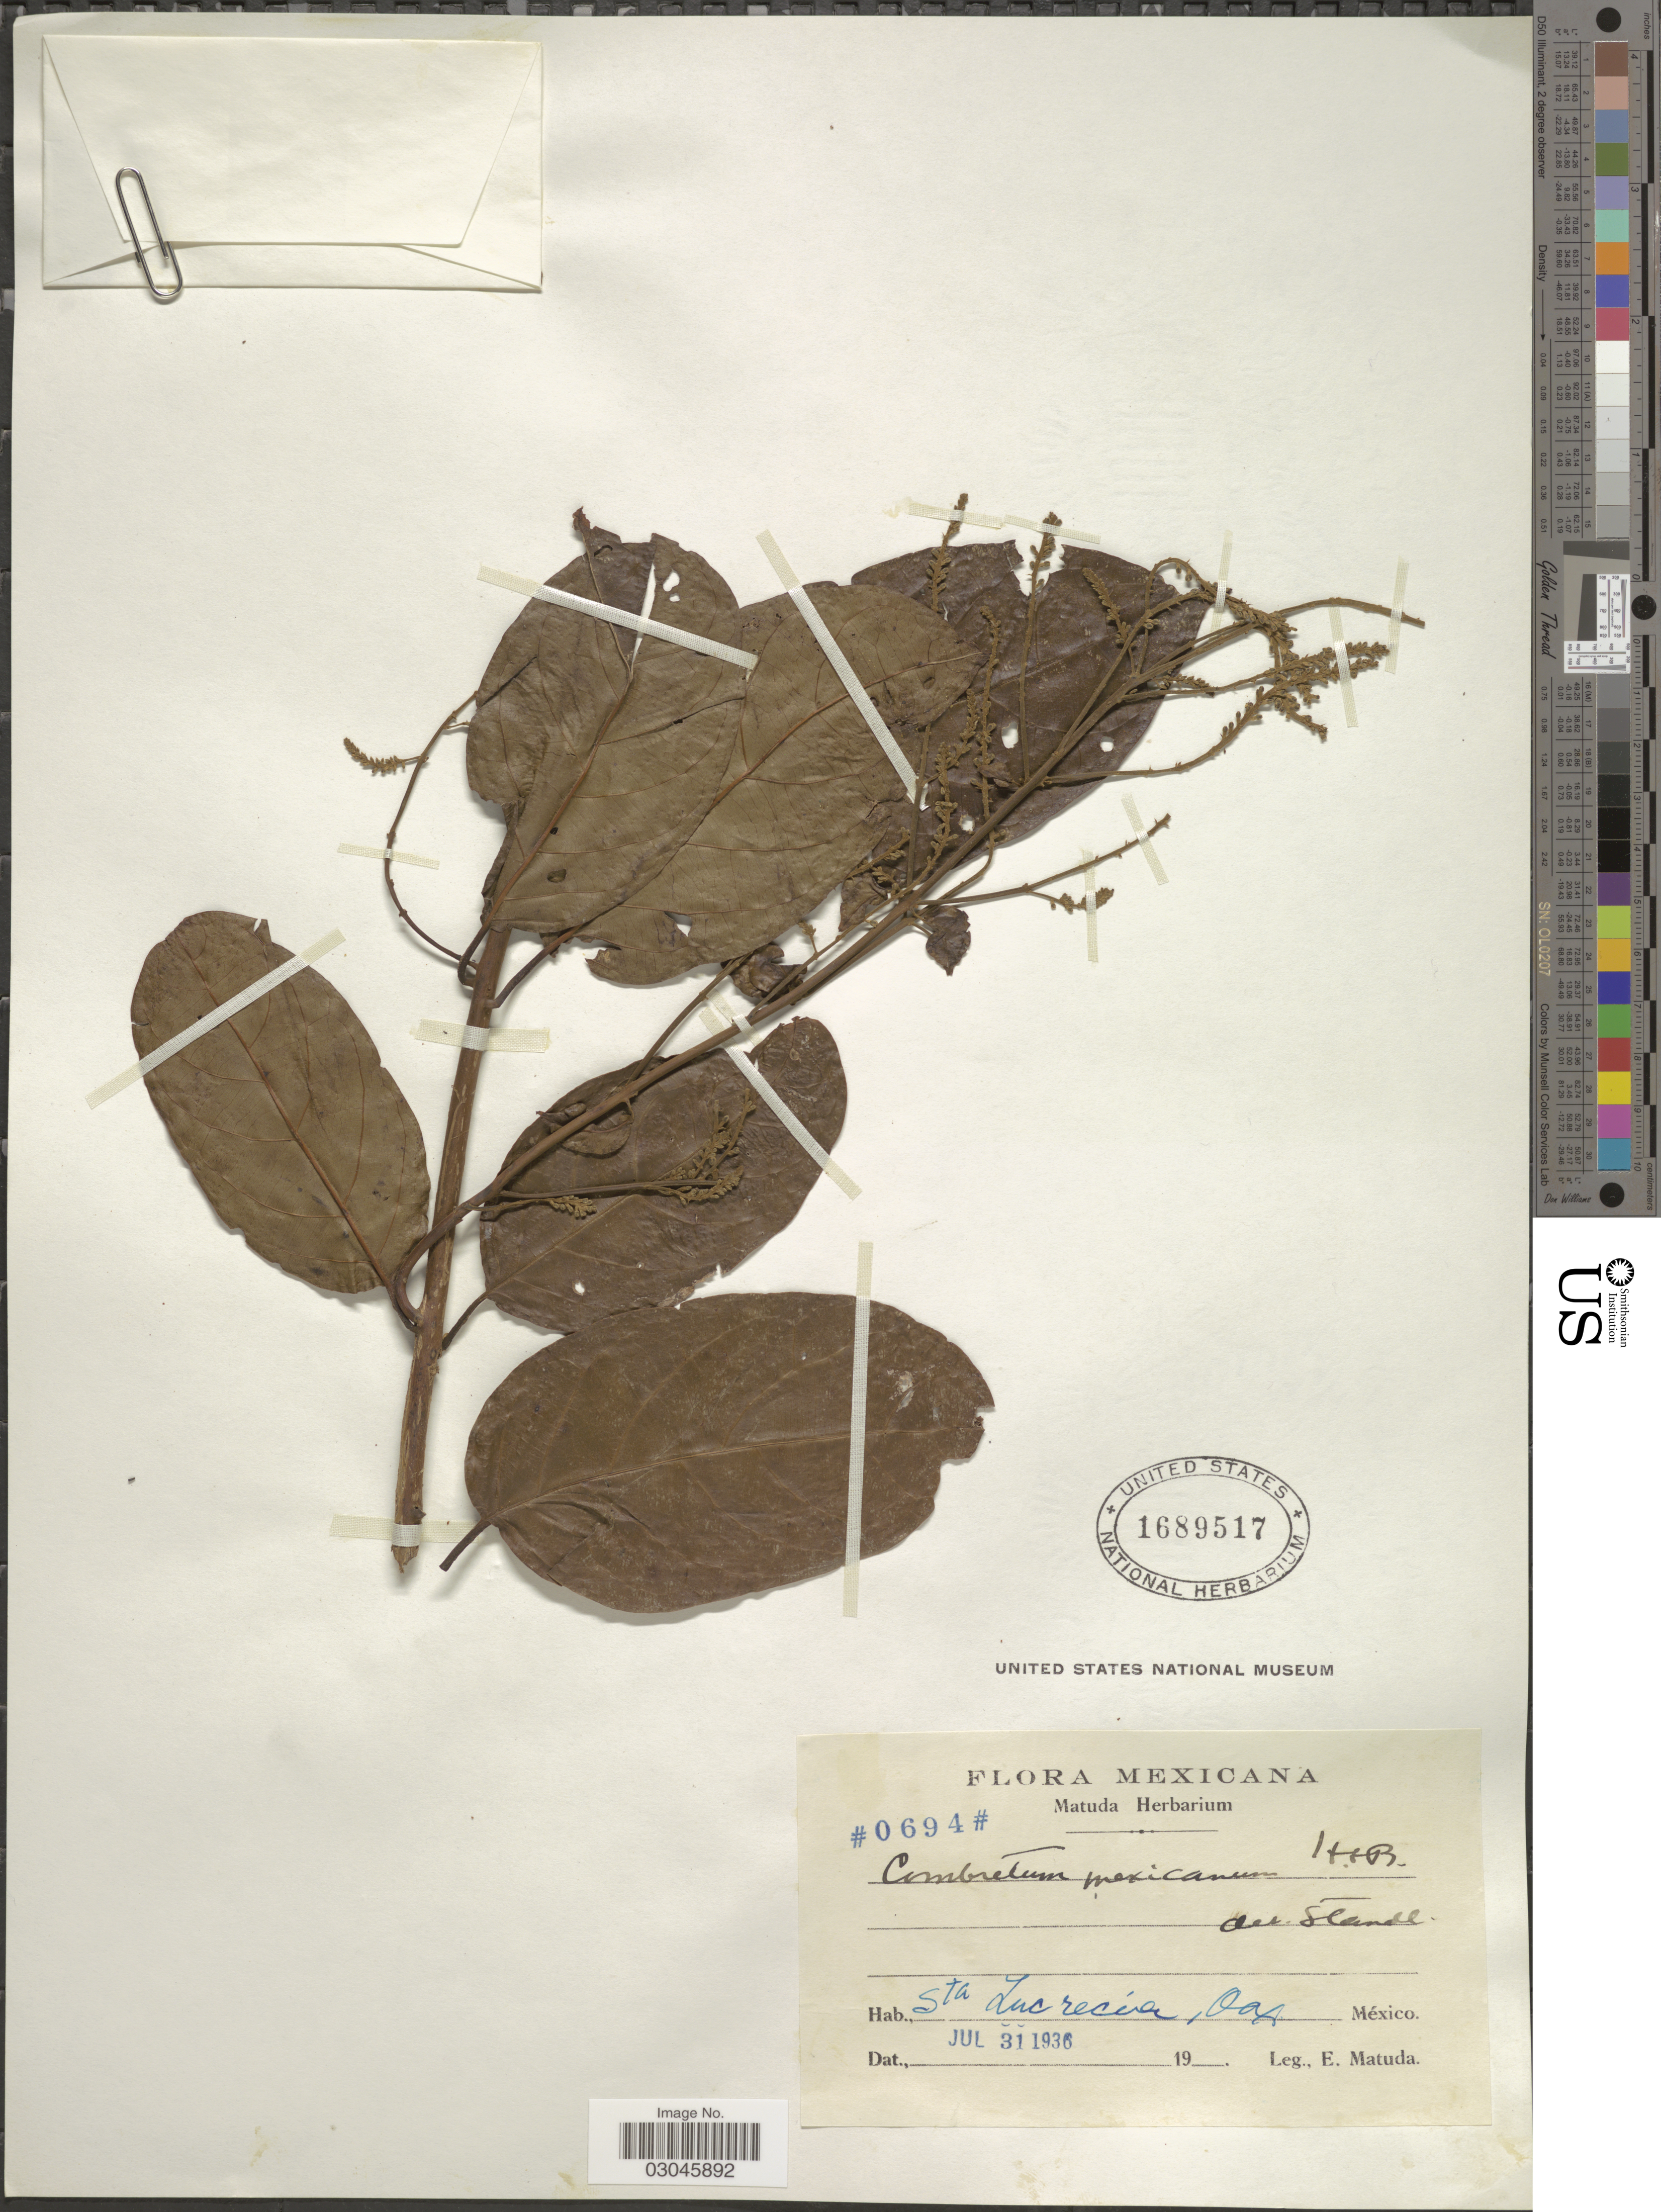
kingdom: Plantae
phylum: Tracheophyta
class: Magnoliopsida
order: Myrtales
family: Combretaceae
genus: Combretum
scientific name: Combretum laxum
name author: Jacq.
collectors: E. Matuda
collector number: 0694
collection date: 1936-07-31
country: Mexico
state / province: Oaxaca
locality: Sta Lucrecia.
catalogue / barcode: US 1689517